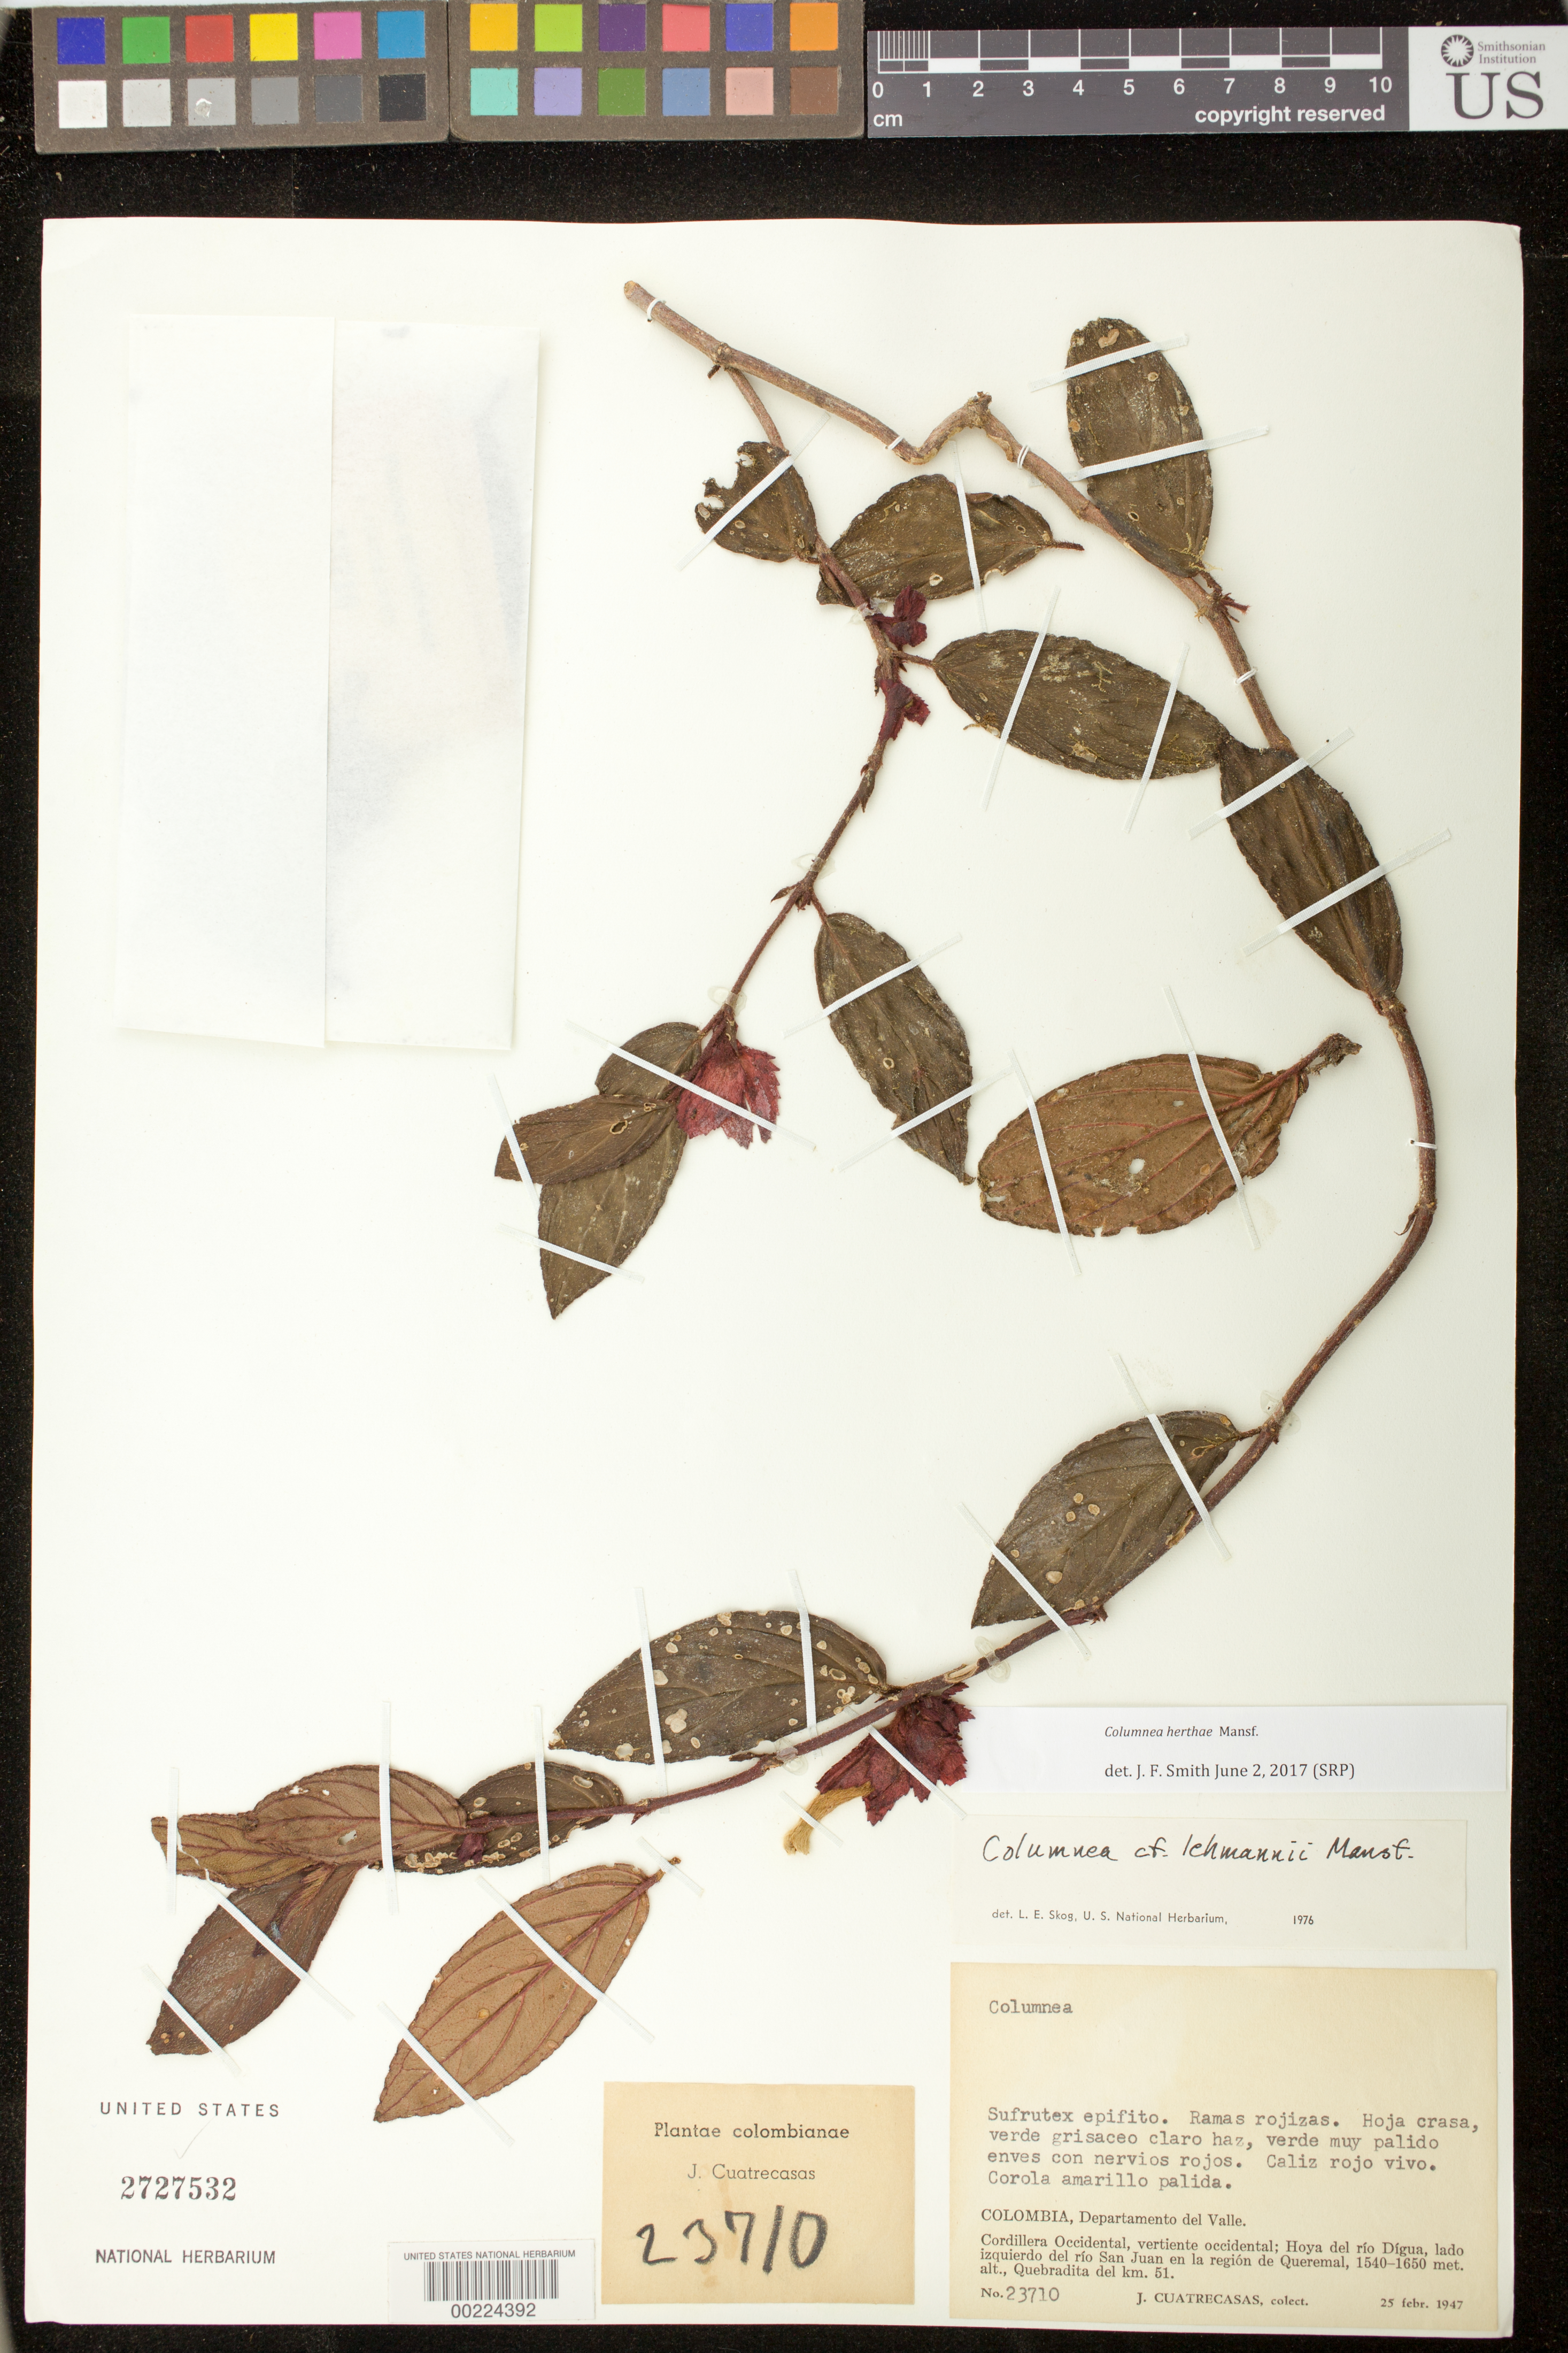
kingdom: Plantae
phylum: Tracheophyta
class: Magnoliopsida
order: Lamiales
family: Gesneriaceae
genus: Columnea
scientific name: Columnea lehmannii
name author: Mansf.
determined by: Clark, J. L.; Skog, Laurence E.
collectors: J. Cuatrecasas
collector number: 23710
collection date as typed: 25 Feb 1947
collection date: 1947-02-25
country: Colombia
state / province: Valle del Cauca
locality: Cordillera Occidental, western slope, valley of Rio Digua, left bank of Rio San Juan in the region of Queremal, Quebradita del km 51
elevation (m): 1540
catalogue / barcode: US 2727532